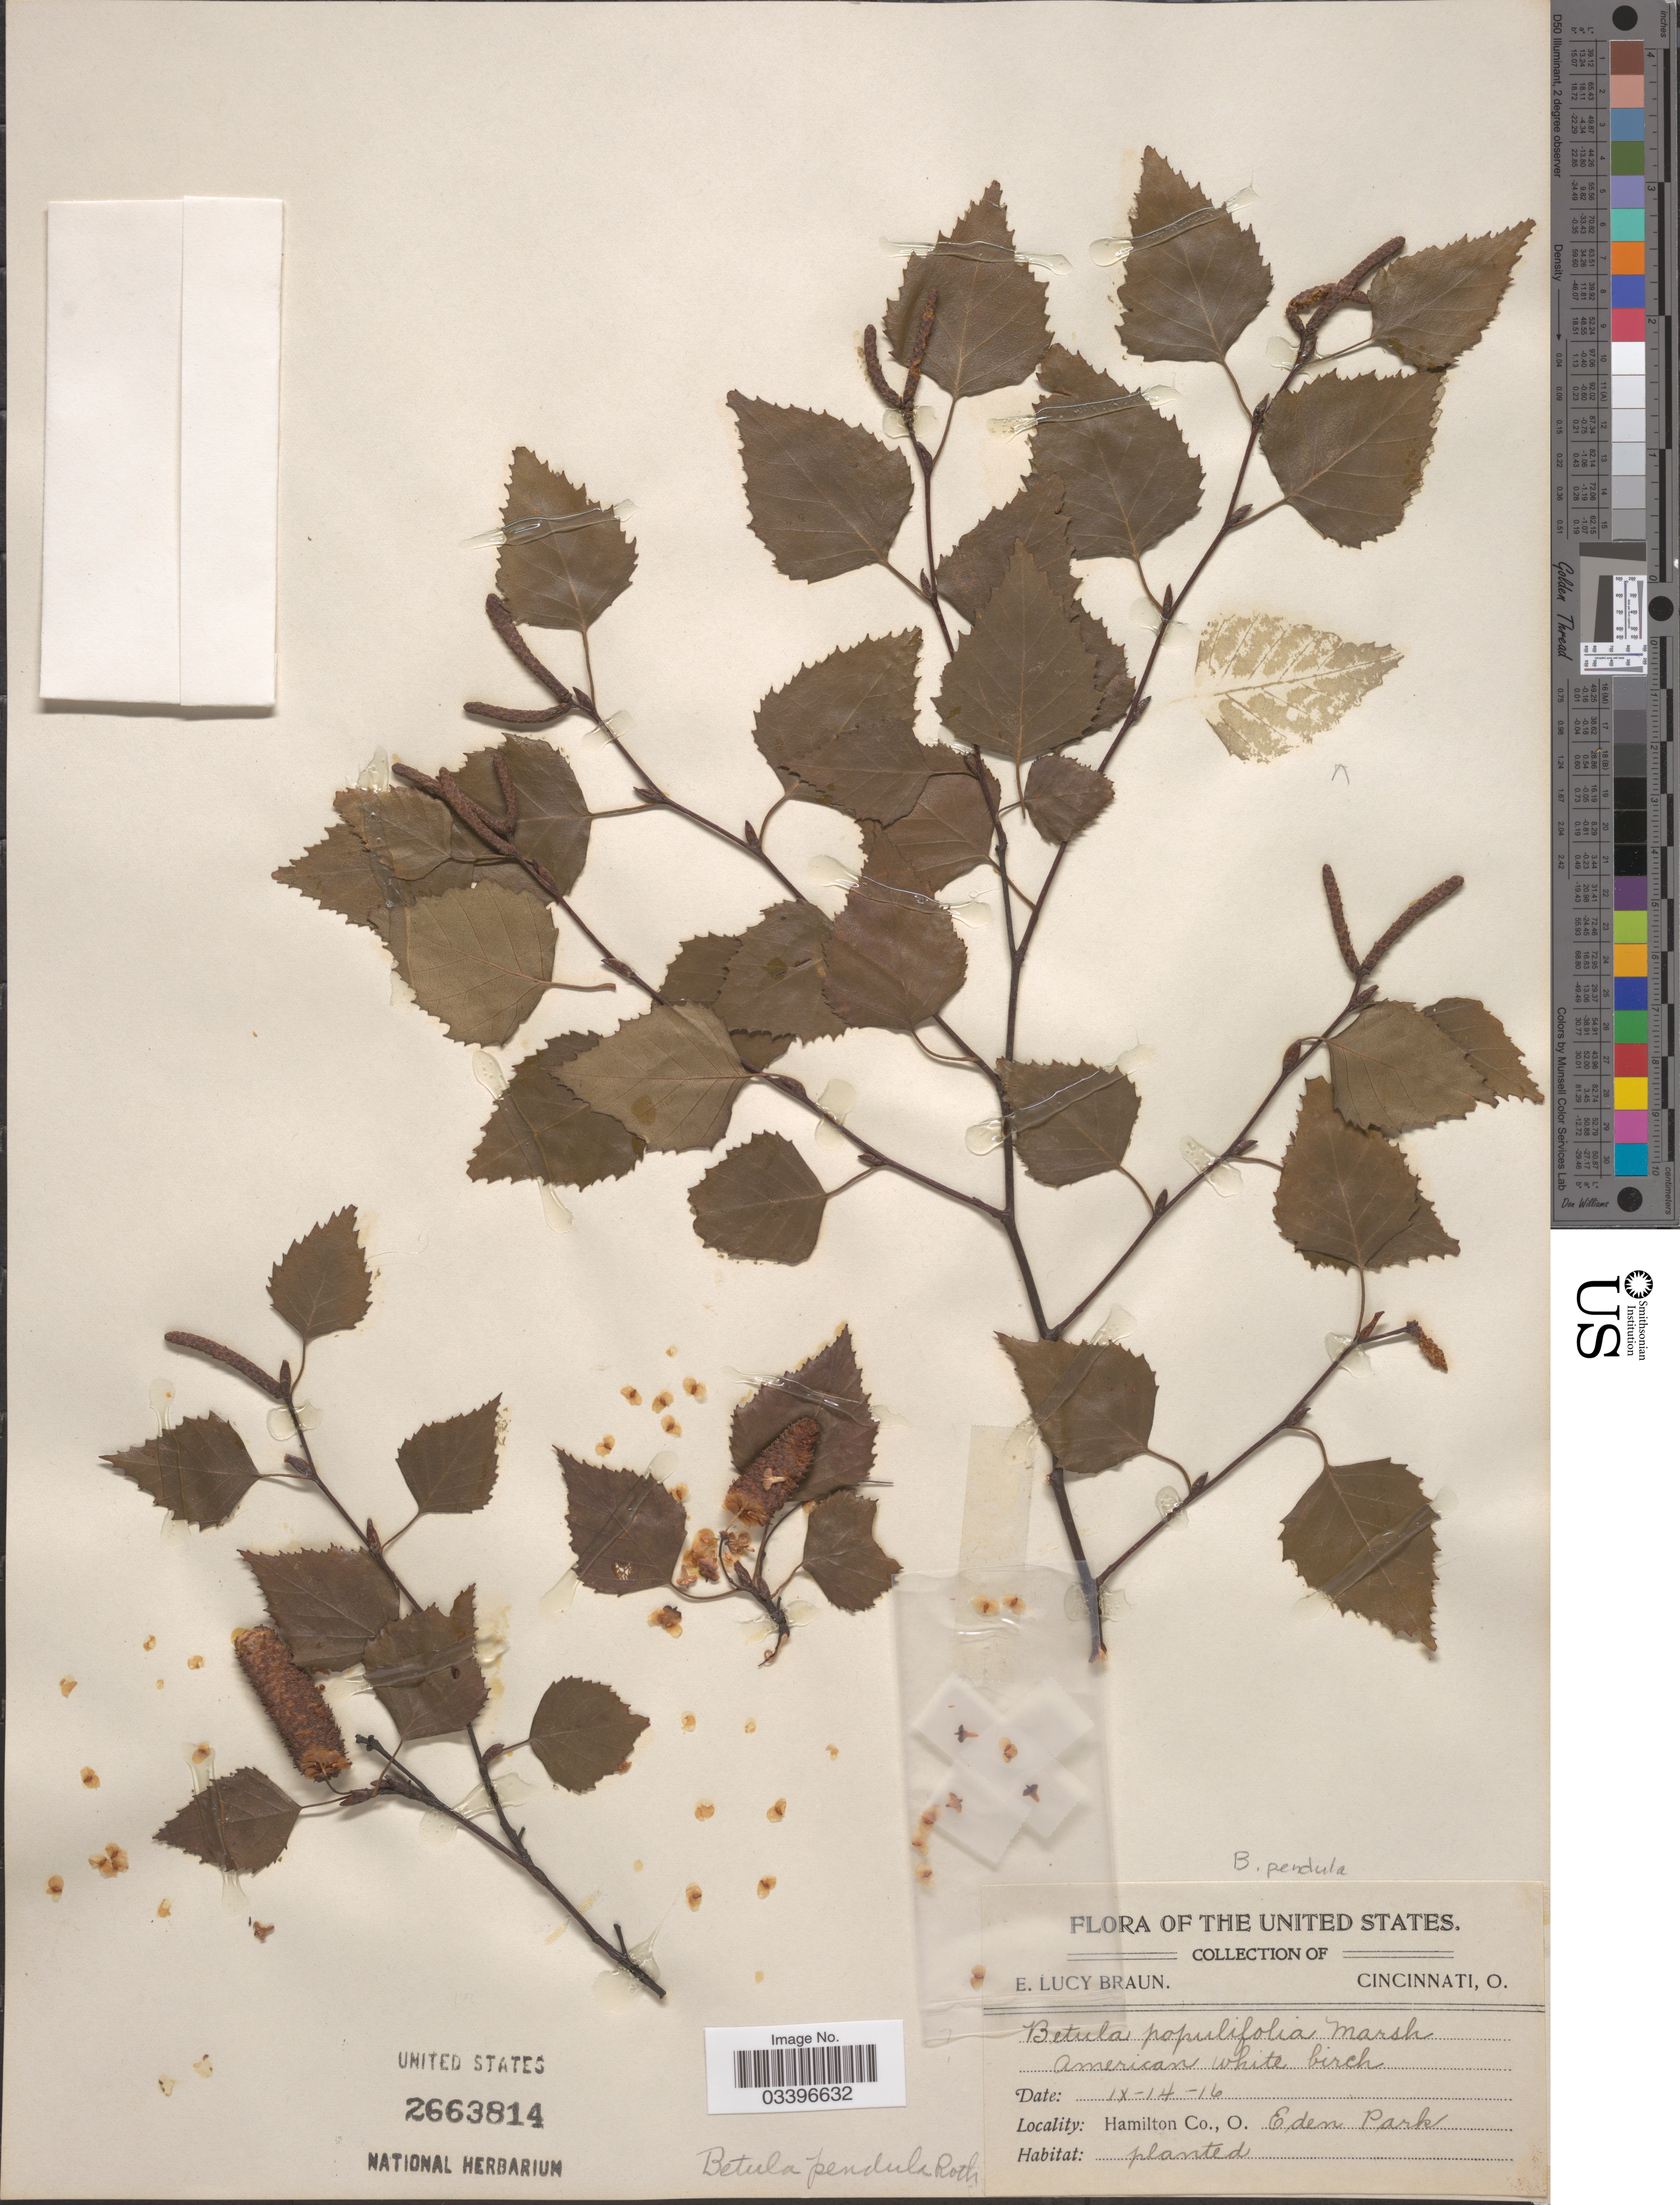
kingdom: Plantae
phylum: Tracheophyta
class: Magnoliopsida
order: Fagales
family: Betulaceae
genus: Betula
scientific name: Betula pendula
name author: Roth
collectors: E. L. Braun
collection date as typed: Transcribed d/m/y: 14/9/16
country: United States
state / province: Ohio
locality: Hamilton Co. Eden Park.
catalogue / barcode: US 2663814